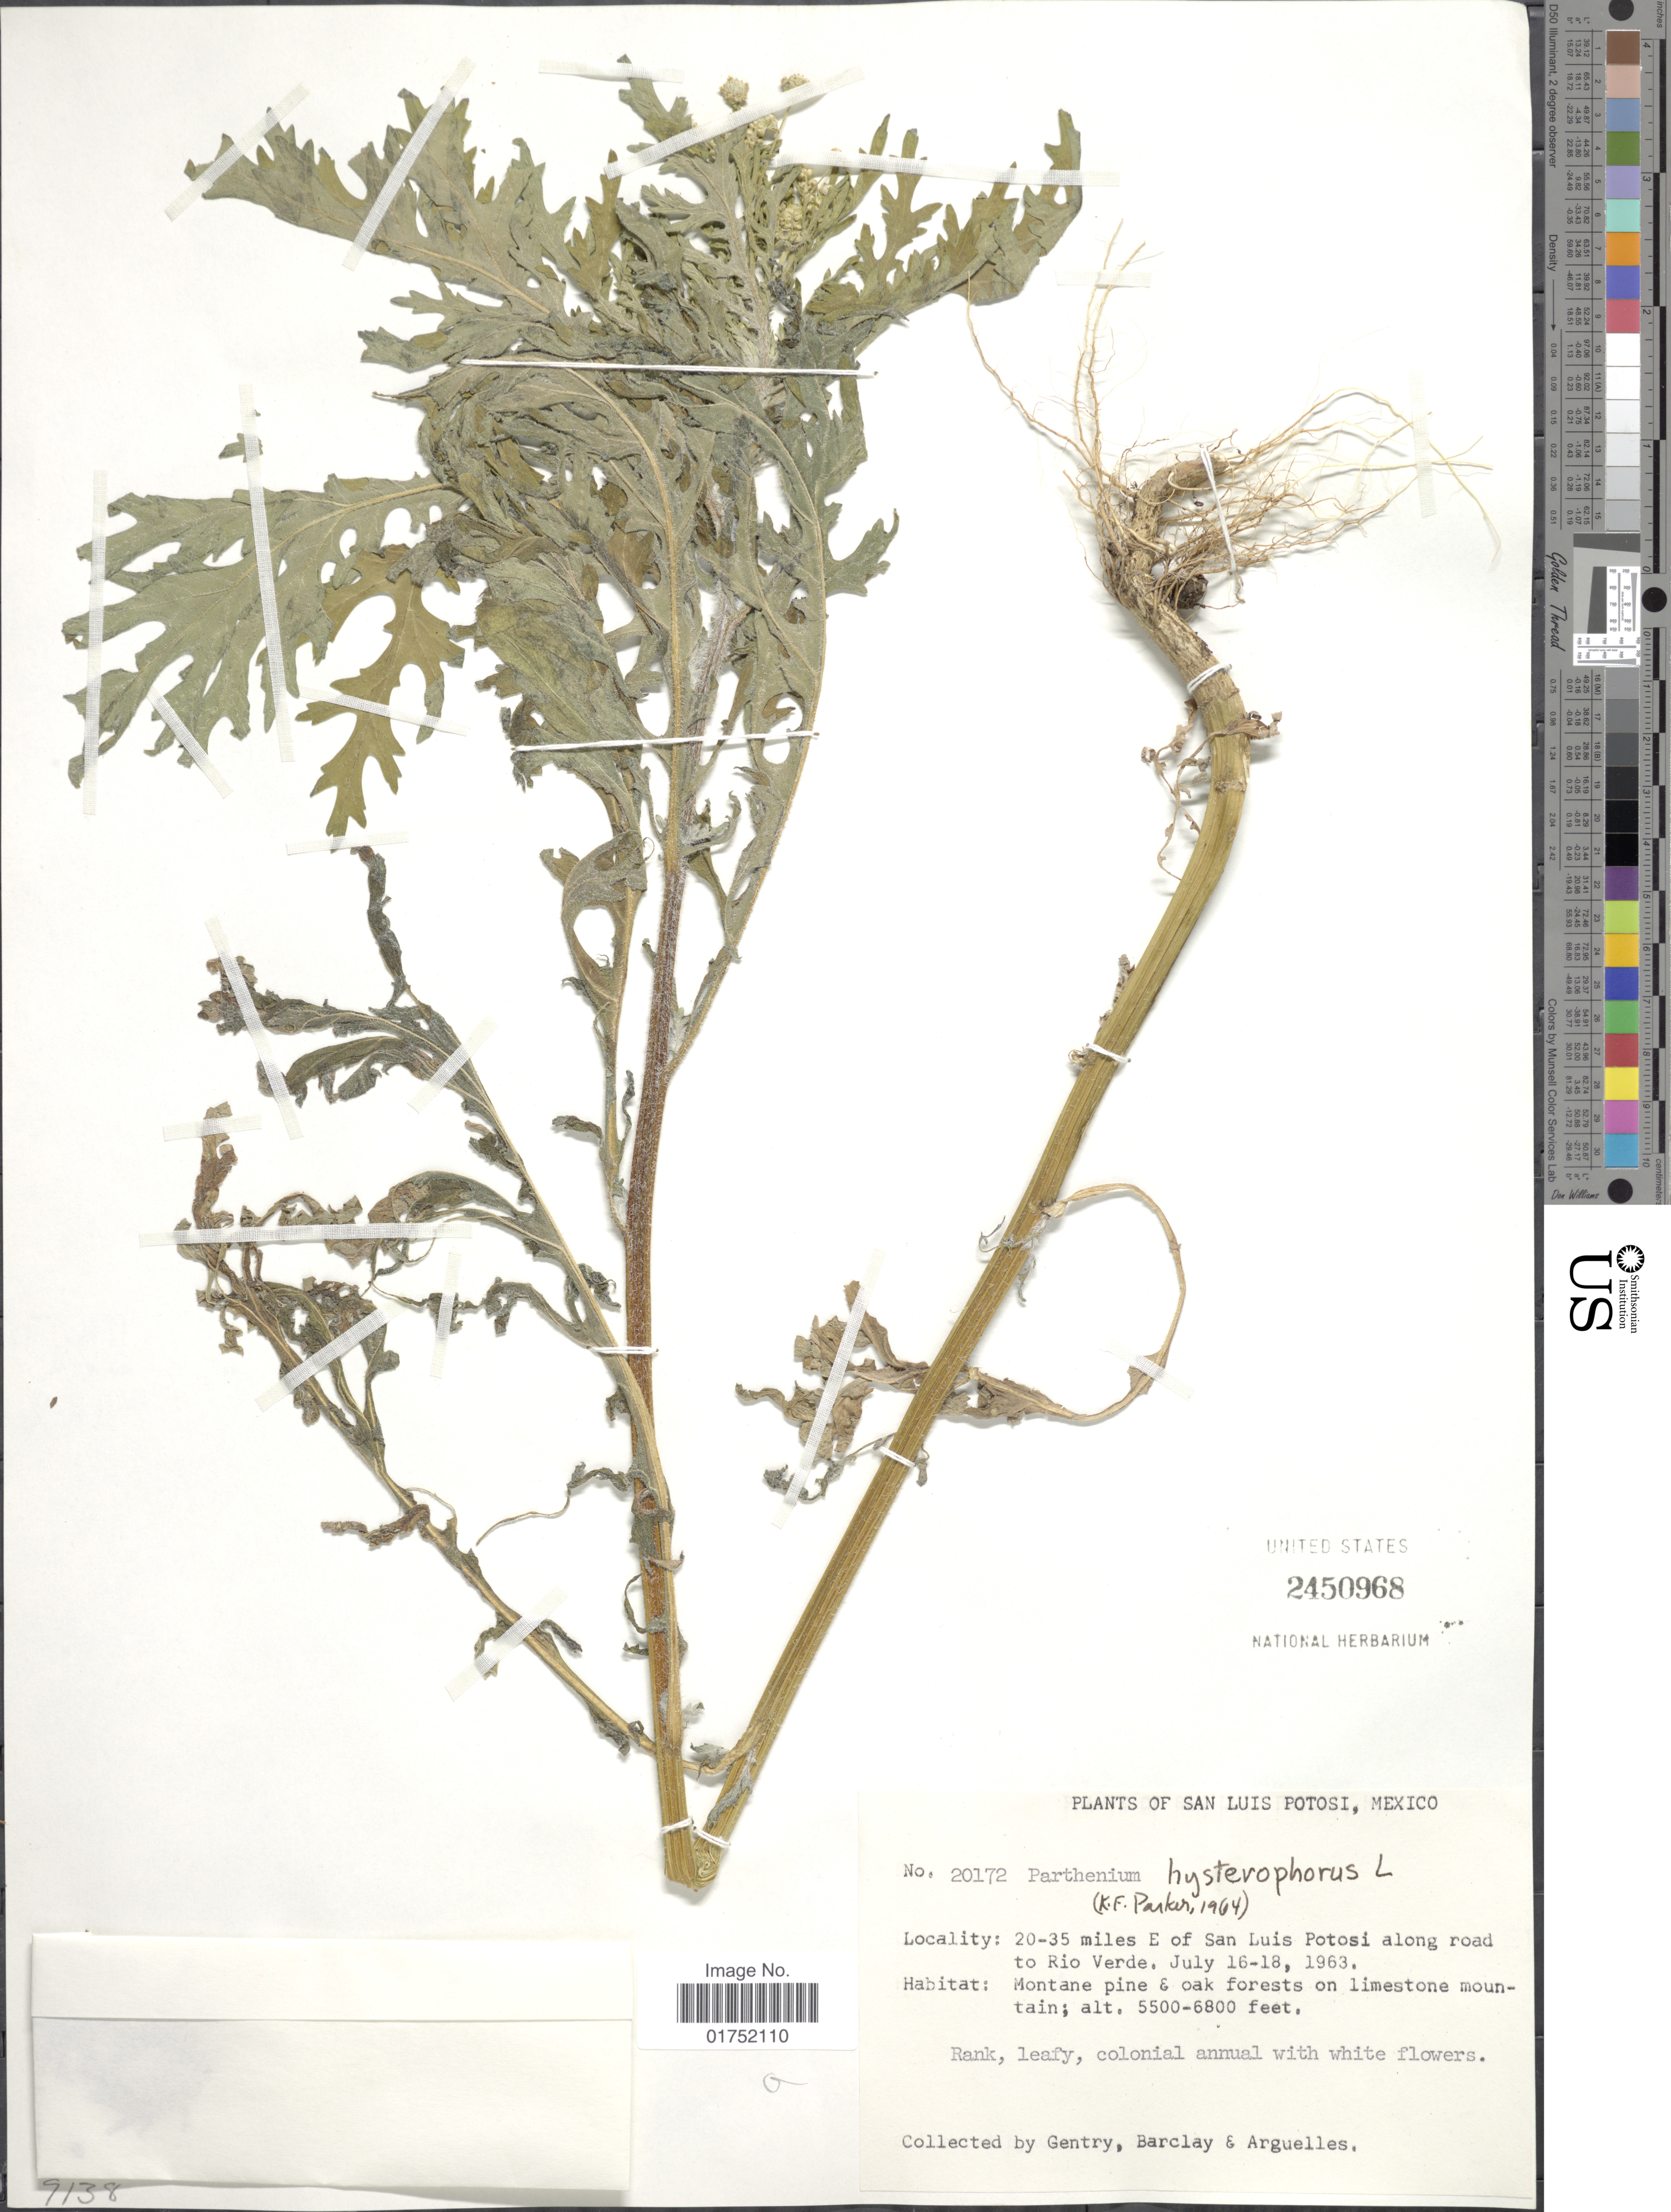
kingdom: Plantae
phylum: Tracheophyta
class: Magnoliopsida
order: Asterales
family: Asteraceae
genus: Parthenium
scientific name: Parthenium hysterophorus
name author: L.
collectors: Gentry, --, -- Barclay & Arguelles, --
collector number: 20172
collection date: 1963-07-16/1963-07-18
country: Mexico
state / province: San Luis Potosí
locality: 20-35 miles E of San Luis Potosi along road to Rio Verde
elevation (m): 1676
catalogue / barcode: US 2450968